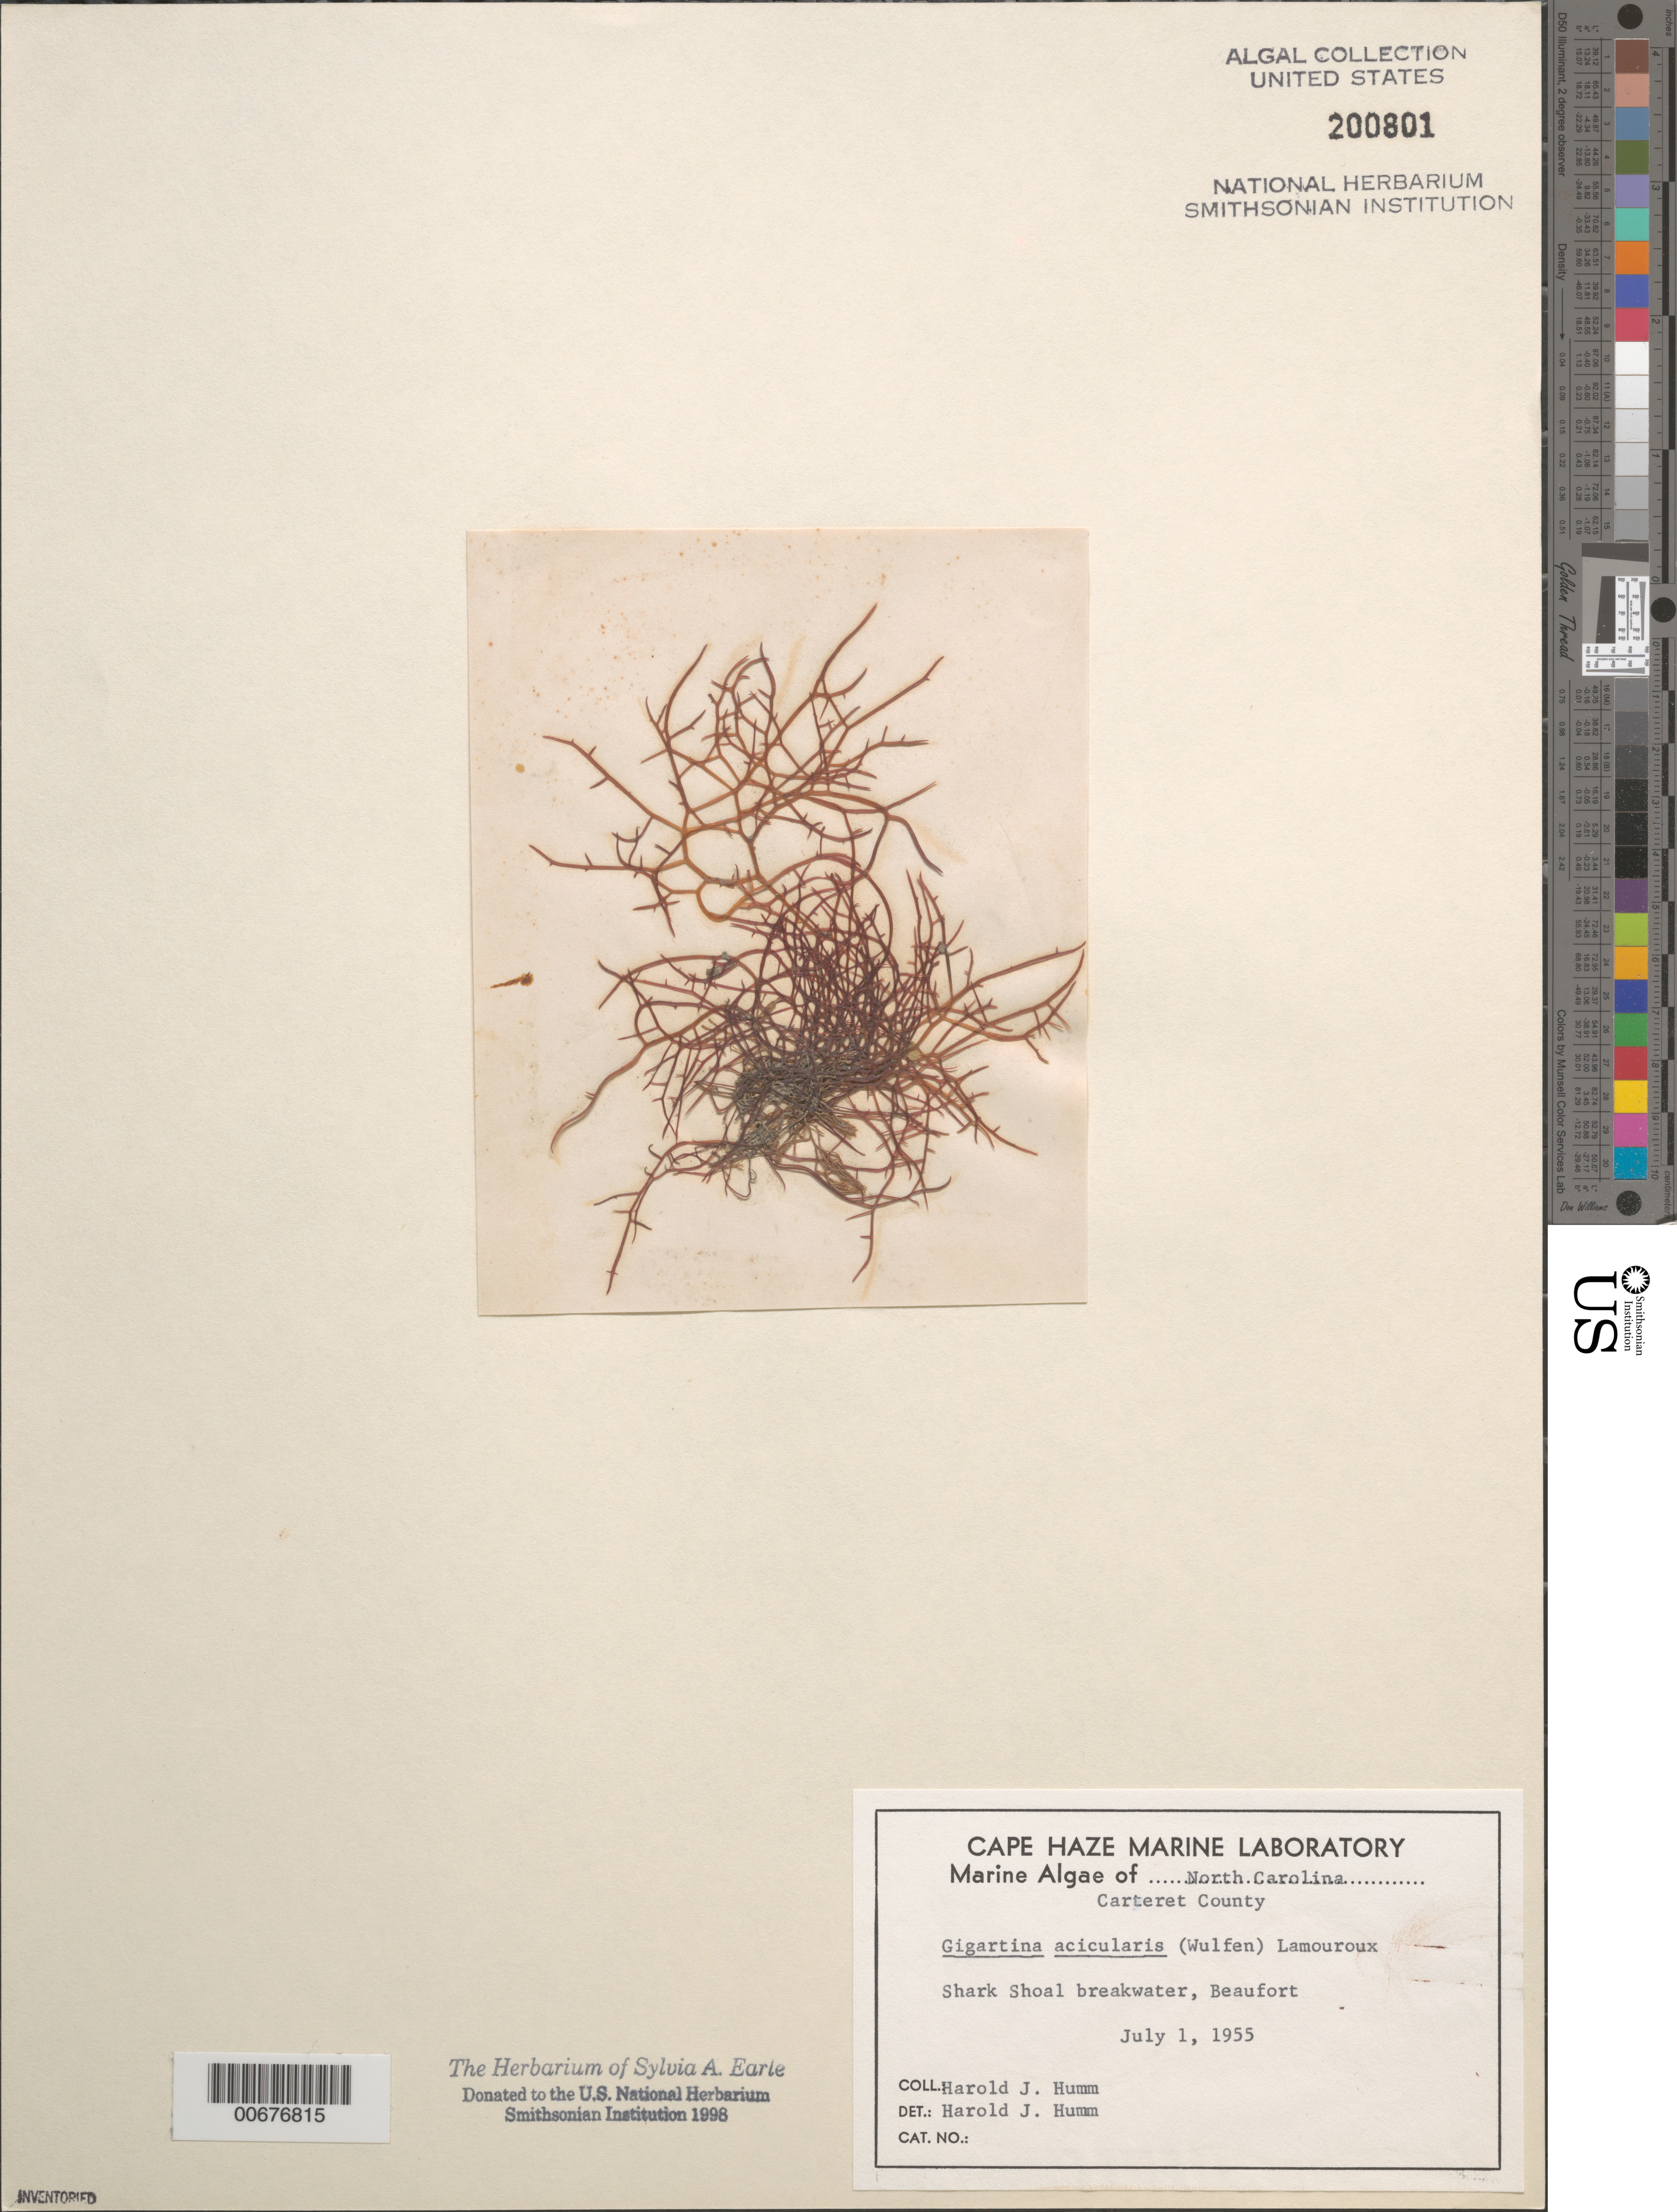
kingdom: Plantae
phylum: Rhodophyta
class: Florideophyceae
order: Gigartinales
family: Gigartinaceae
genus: Chondracanthus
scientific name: Chondracanthus acicularis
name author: (Roth) Fredericq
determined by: Algae name updating Project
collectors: H. J. Humm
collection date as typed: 01 Jul 1955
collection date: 1955-07-01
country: United States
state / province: North Carolina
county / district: Carteret County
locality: Shark Shoal breakwater, Beaufort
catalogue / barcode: US 200801